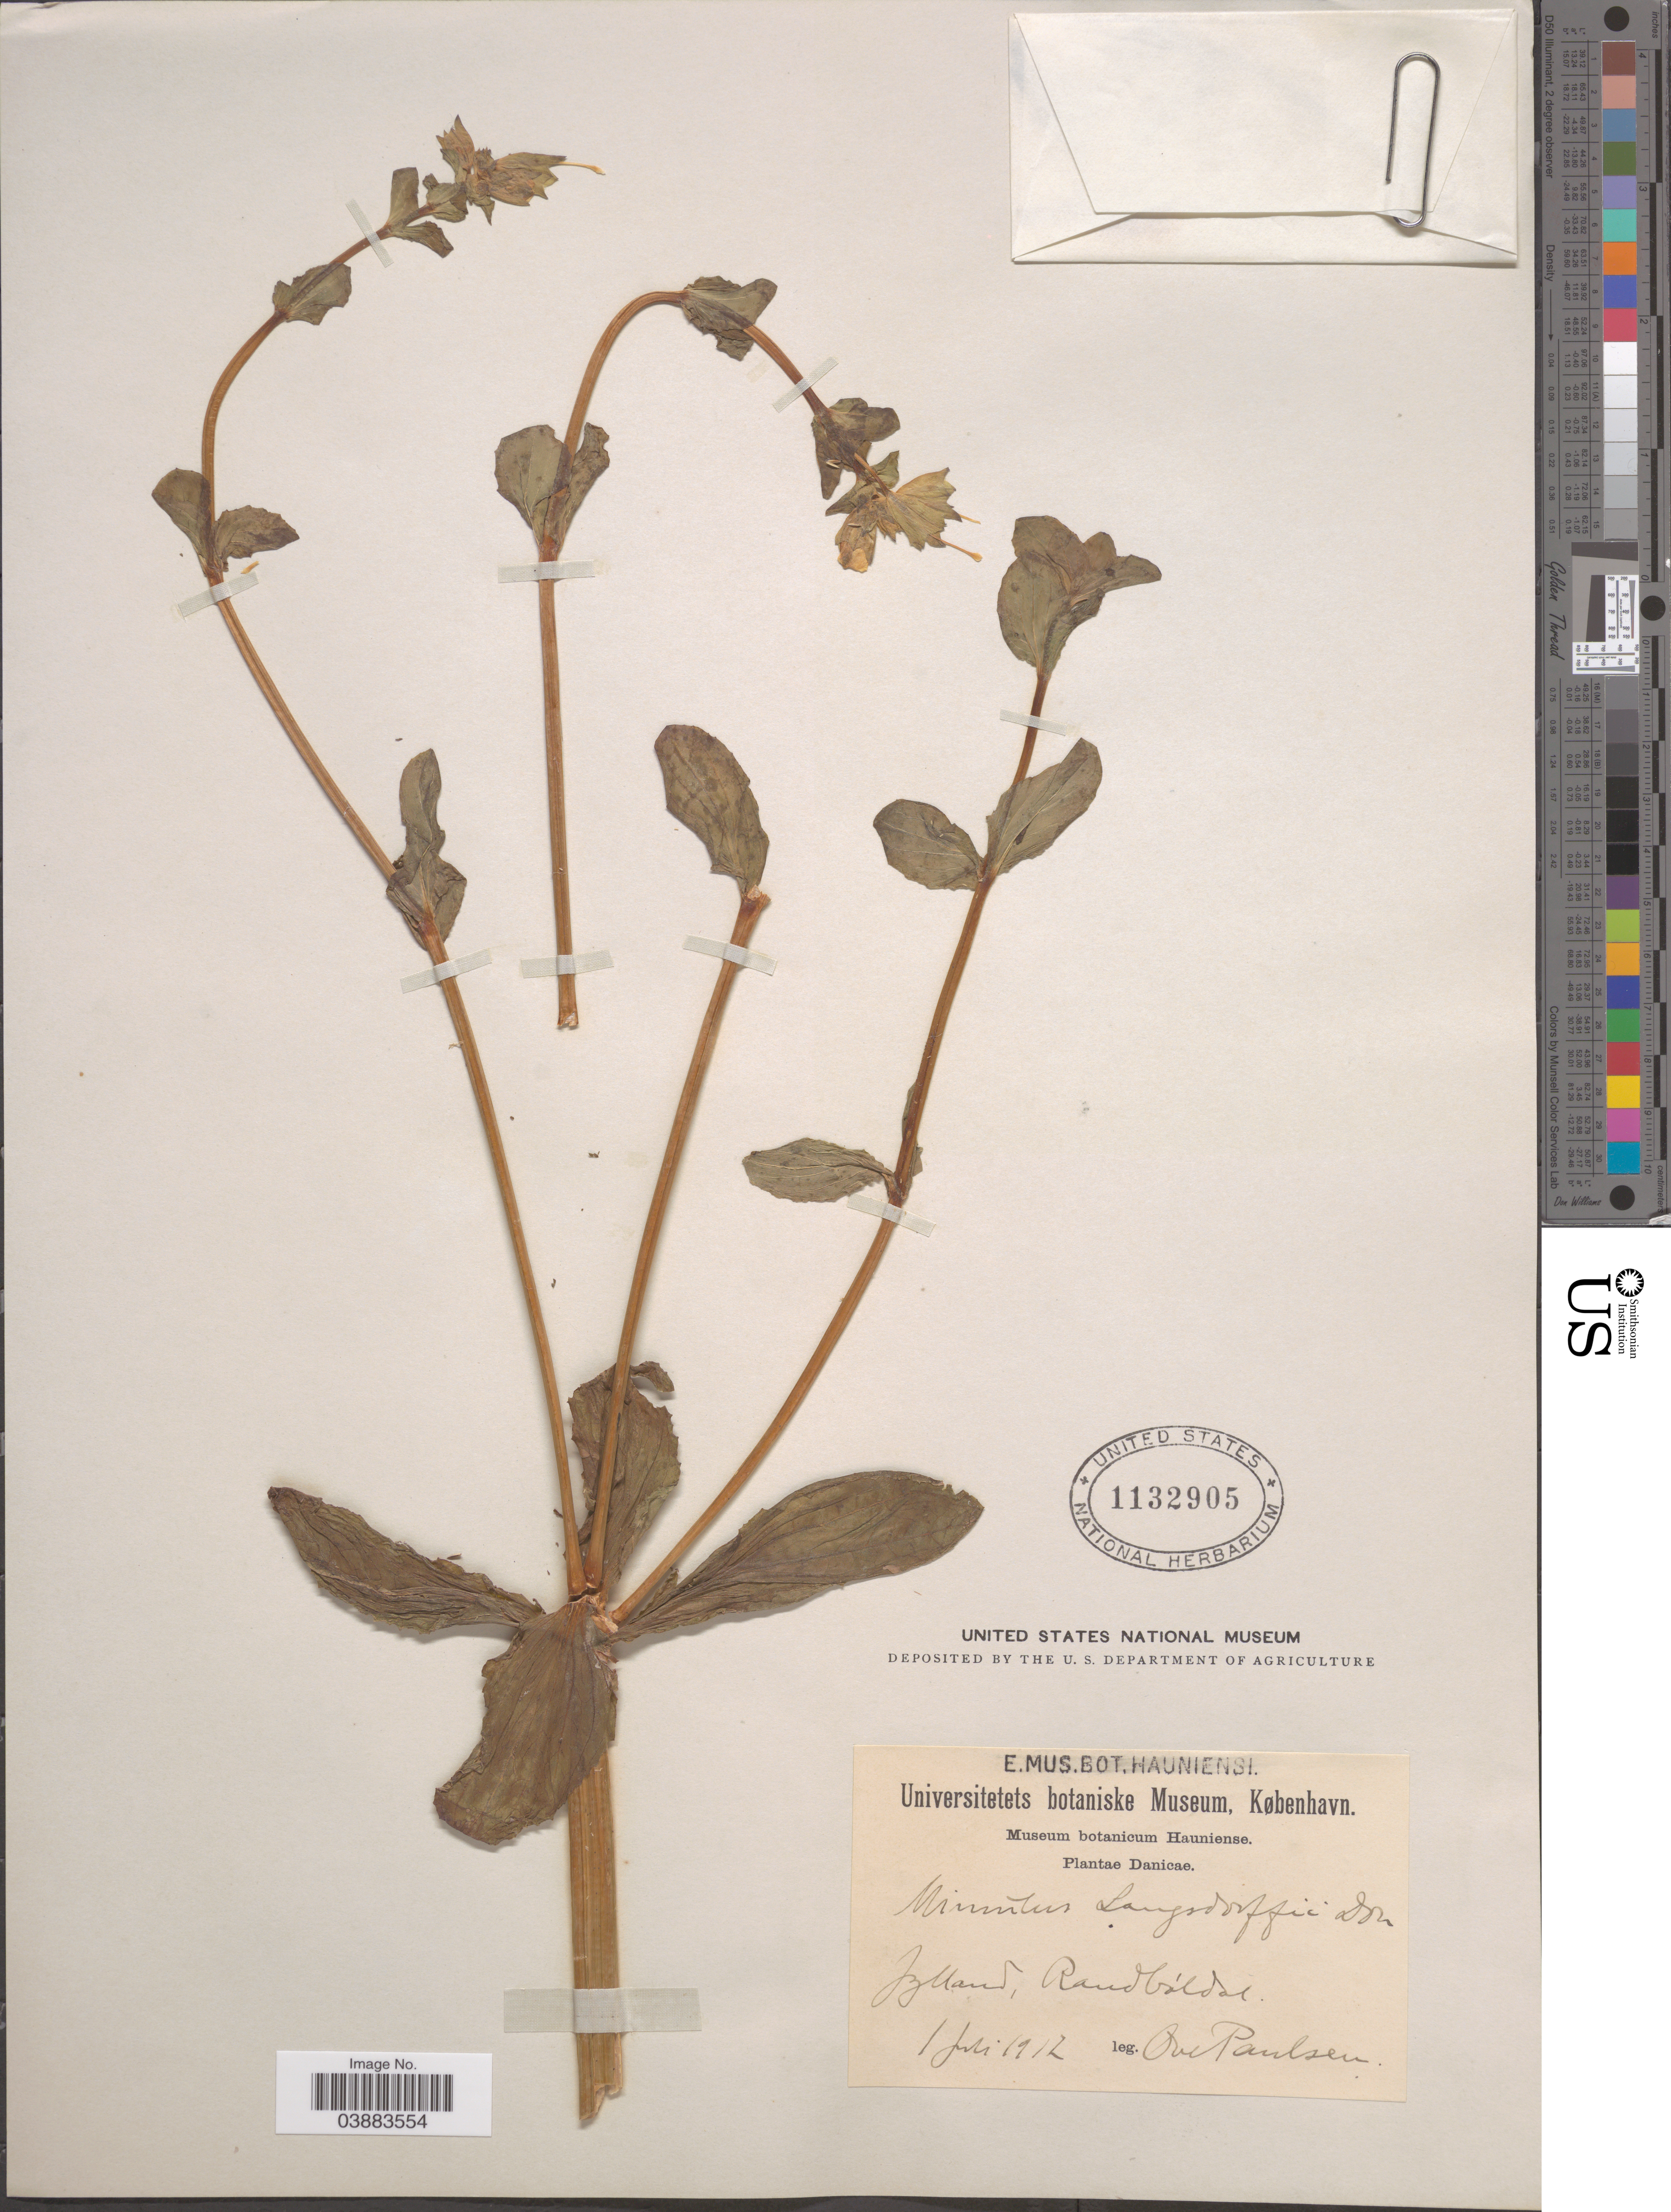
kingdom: Plantae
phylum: Tracheophyta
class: Magnoliopsida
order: Lamiales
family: Phrymaceae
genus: Mimulus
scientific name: Mimulus langsdorffii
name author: Donn & Sims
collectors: A. Paulsen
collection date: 1912-07-01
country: Denmark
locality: Danicae. Jylland, Randbóldal.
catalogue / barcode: US 1132905